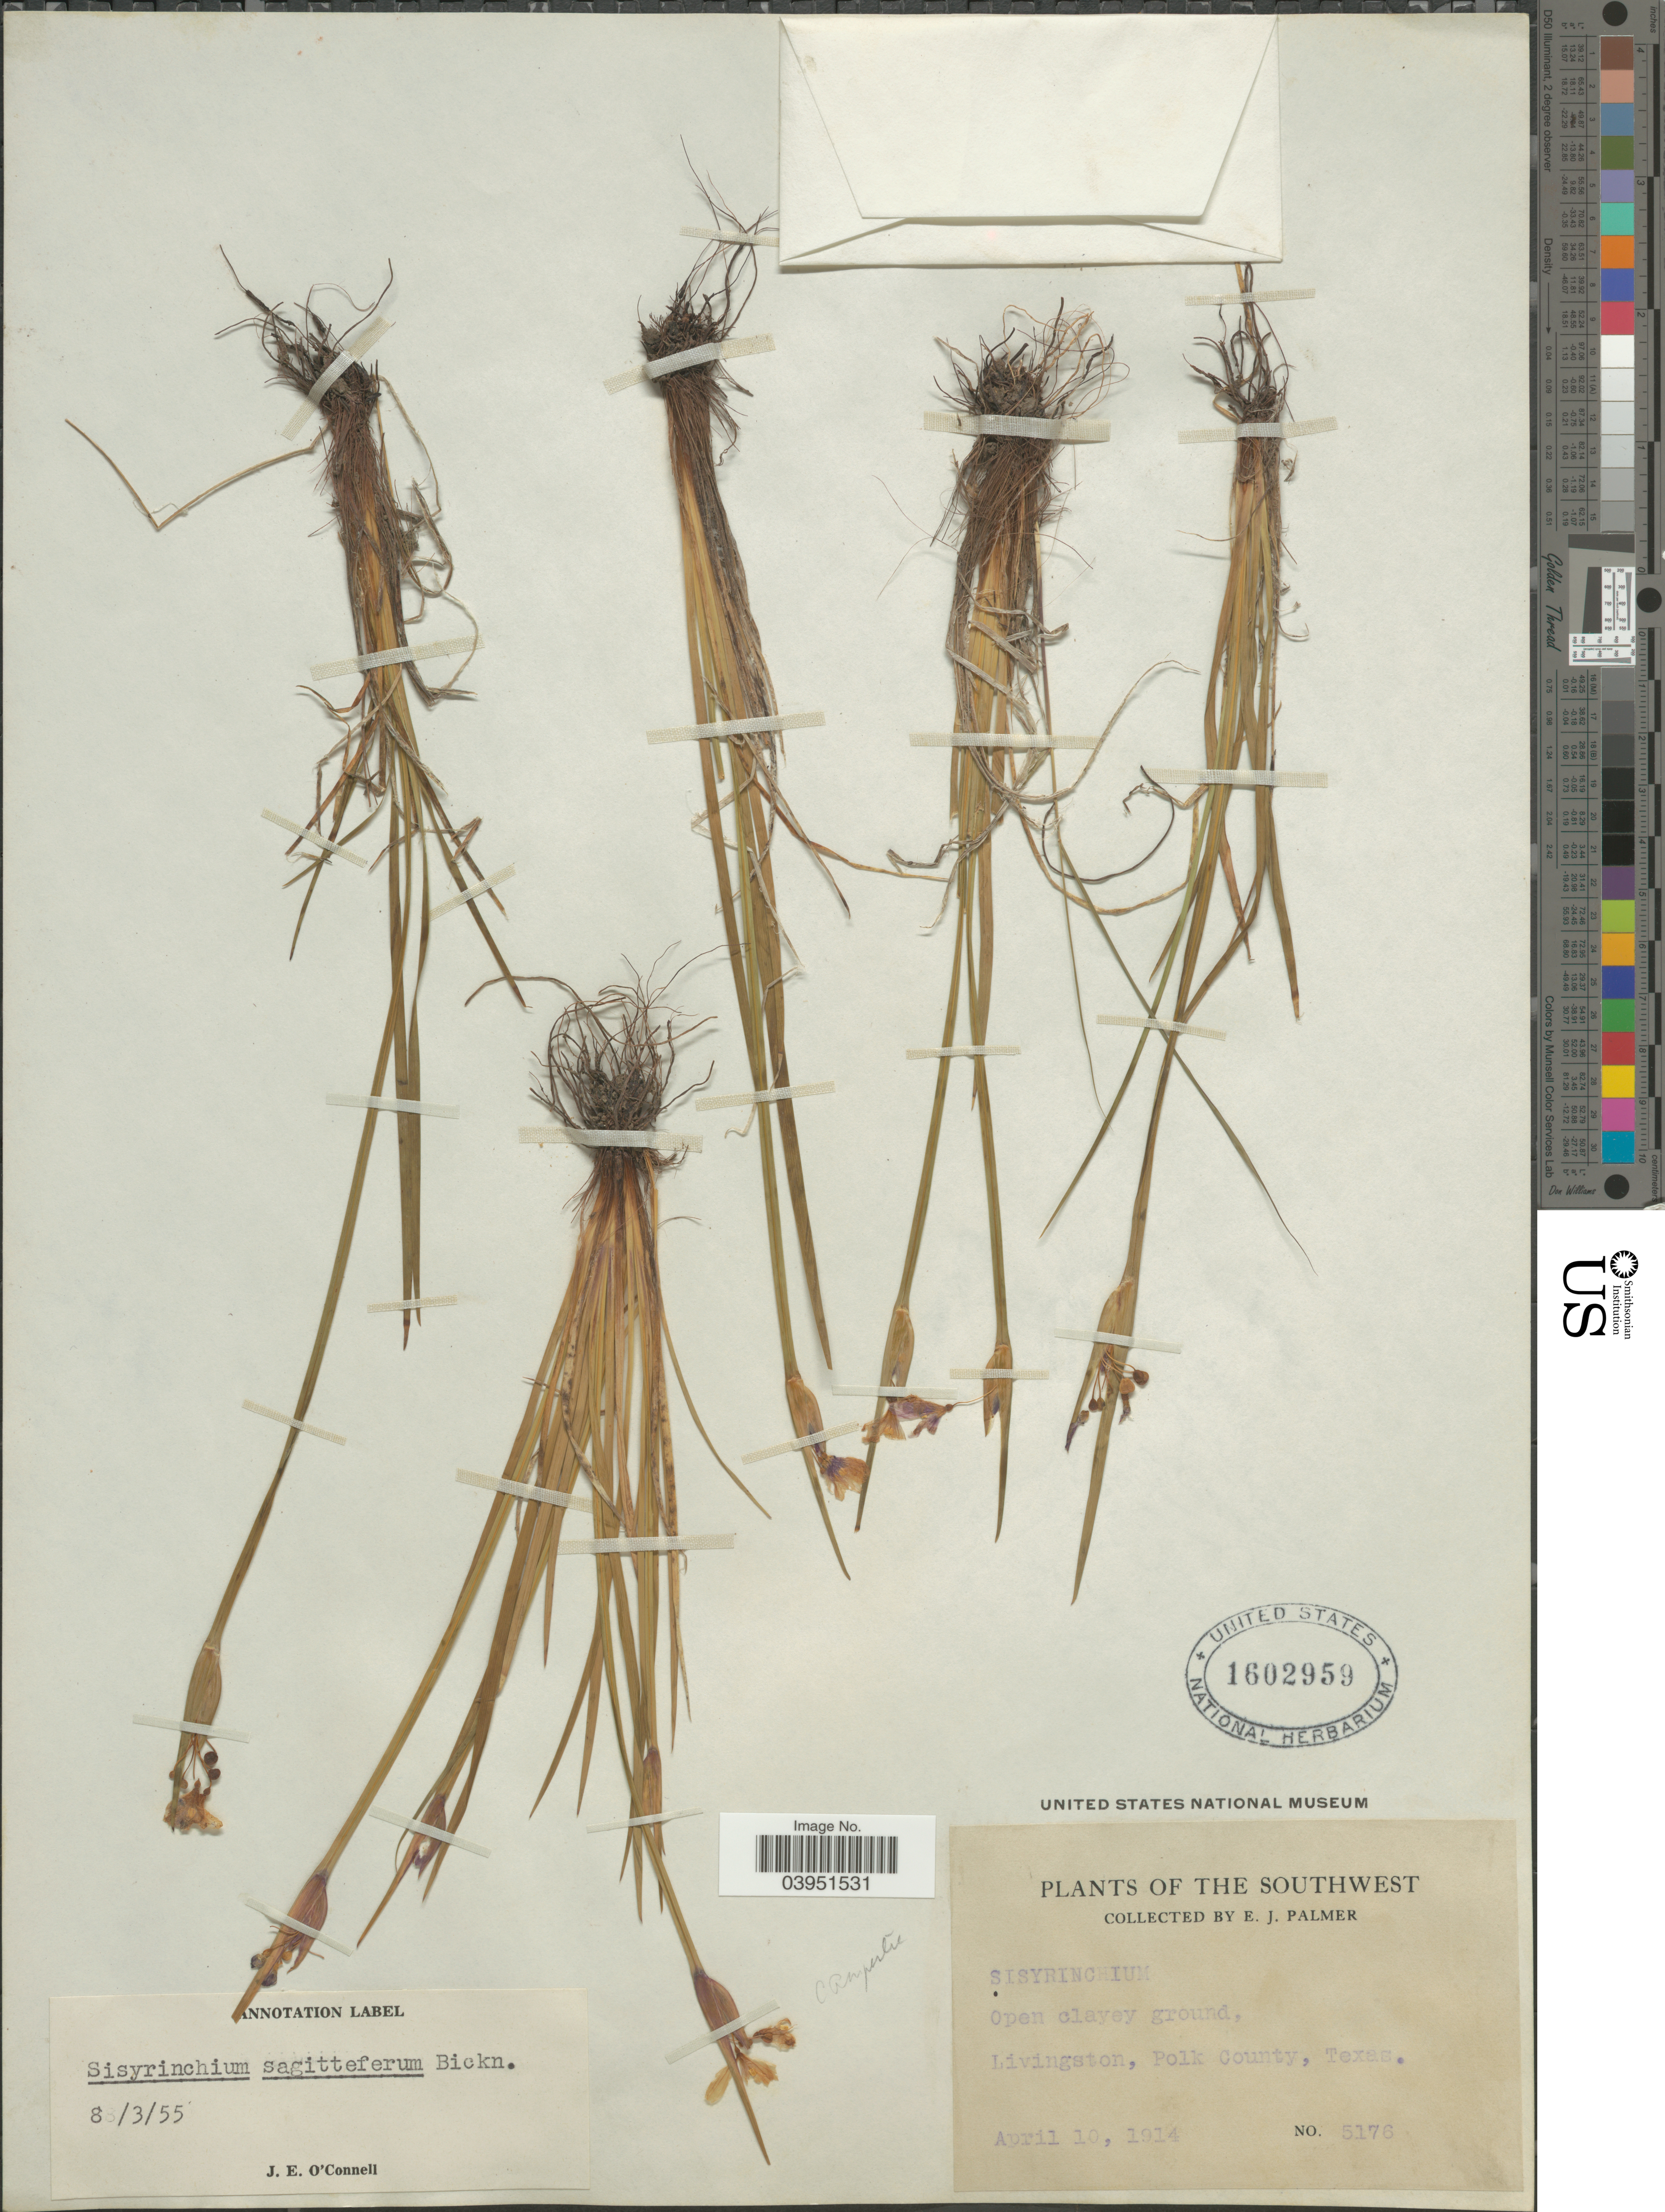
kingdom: Plantae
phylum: Tracheophyta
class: Liliopsida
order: Asparagales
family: Iridaceae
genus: Sisyrinchium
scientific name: Sisyrinchium sagittiferum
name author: E.P. Bicknell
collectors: E. J. Palmer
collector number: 5176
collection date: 1914-04-10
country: United States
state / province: Texas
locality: The Southwest. Livingston, Polk County.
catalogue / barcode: US 1602959